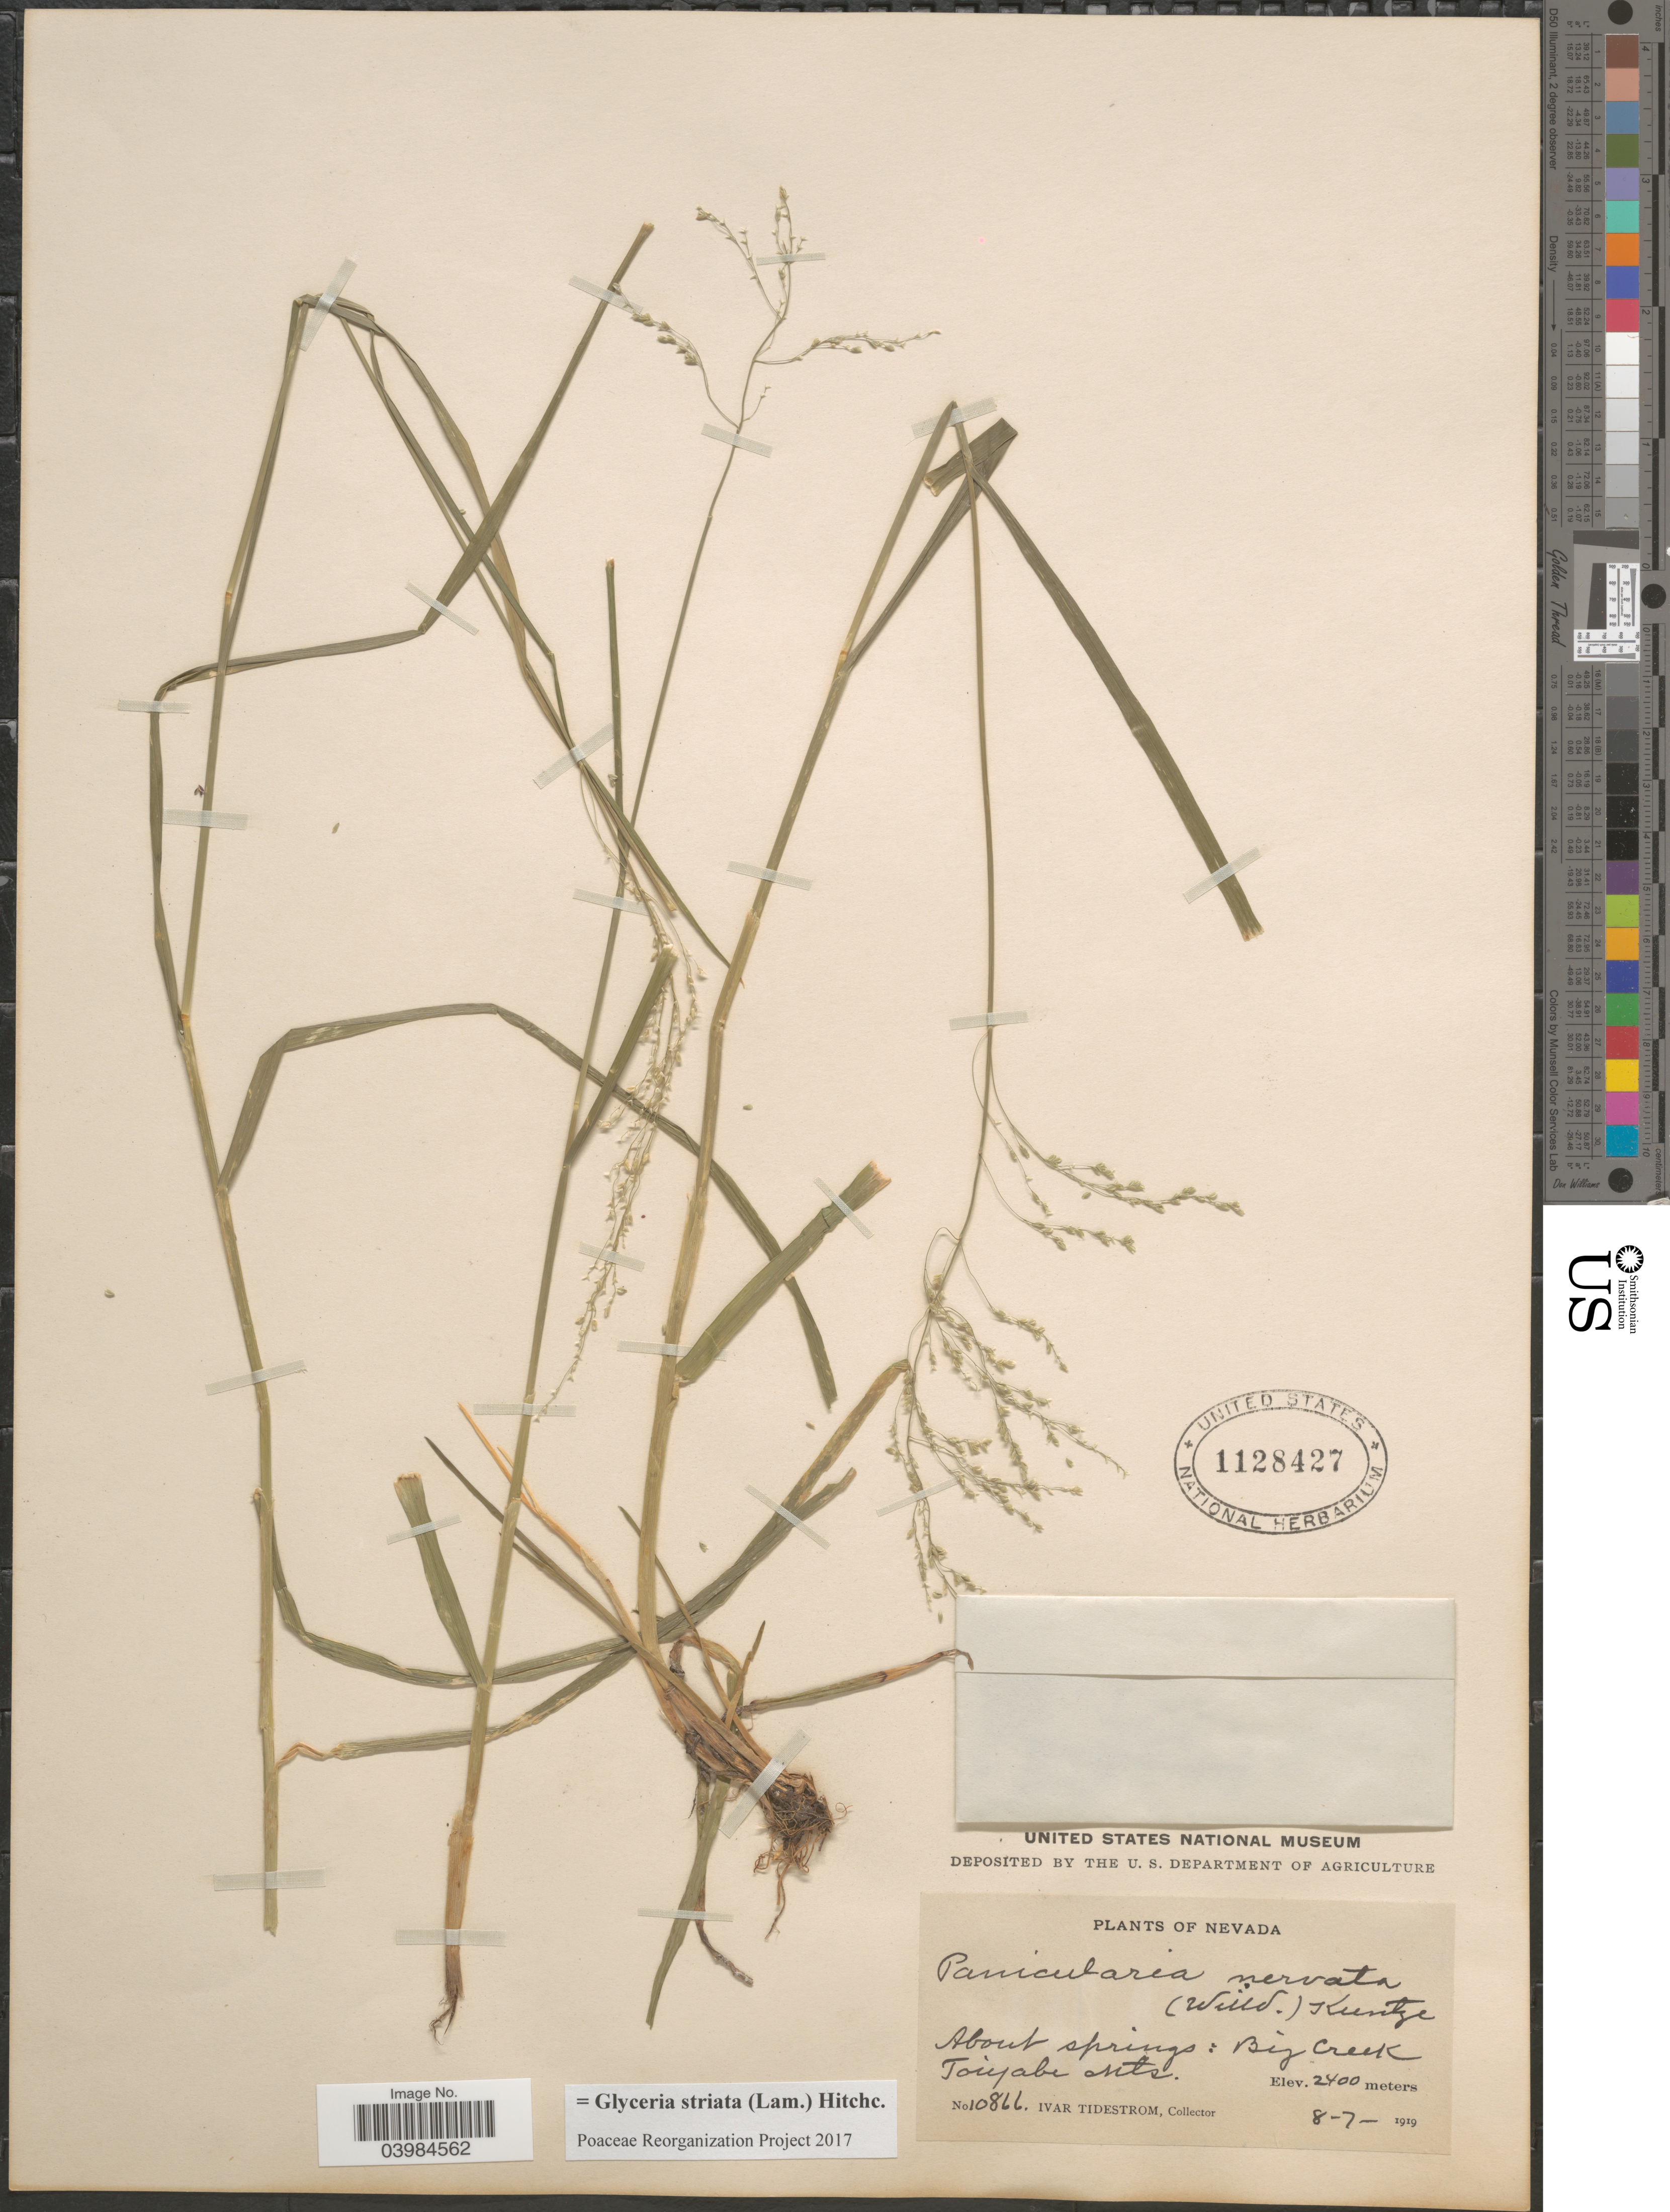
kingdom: Plantae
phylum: Tracheophyta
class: Liliopsida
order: Poales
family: Poaceae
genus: Glyceria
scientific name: Glyceria striata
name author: (Lam.) Hitchc.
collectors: I. F. Tidestrom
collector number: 10866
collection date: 1919-08-07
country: United States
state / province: Nevada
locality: About springs: Big Creek Toiyabe Mts.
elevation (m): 2400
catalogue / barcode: US 1128427